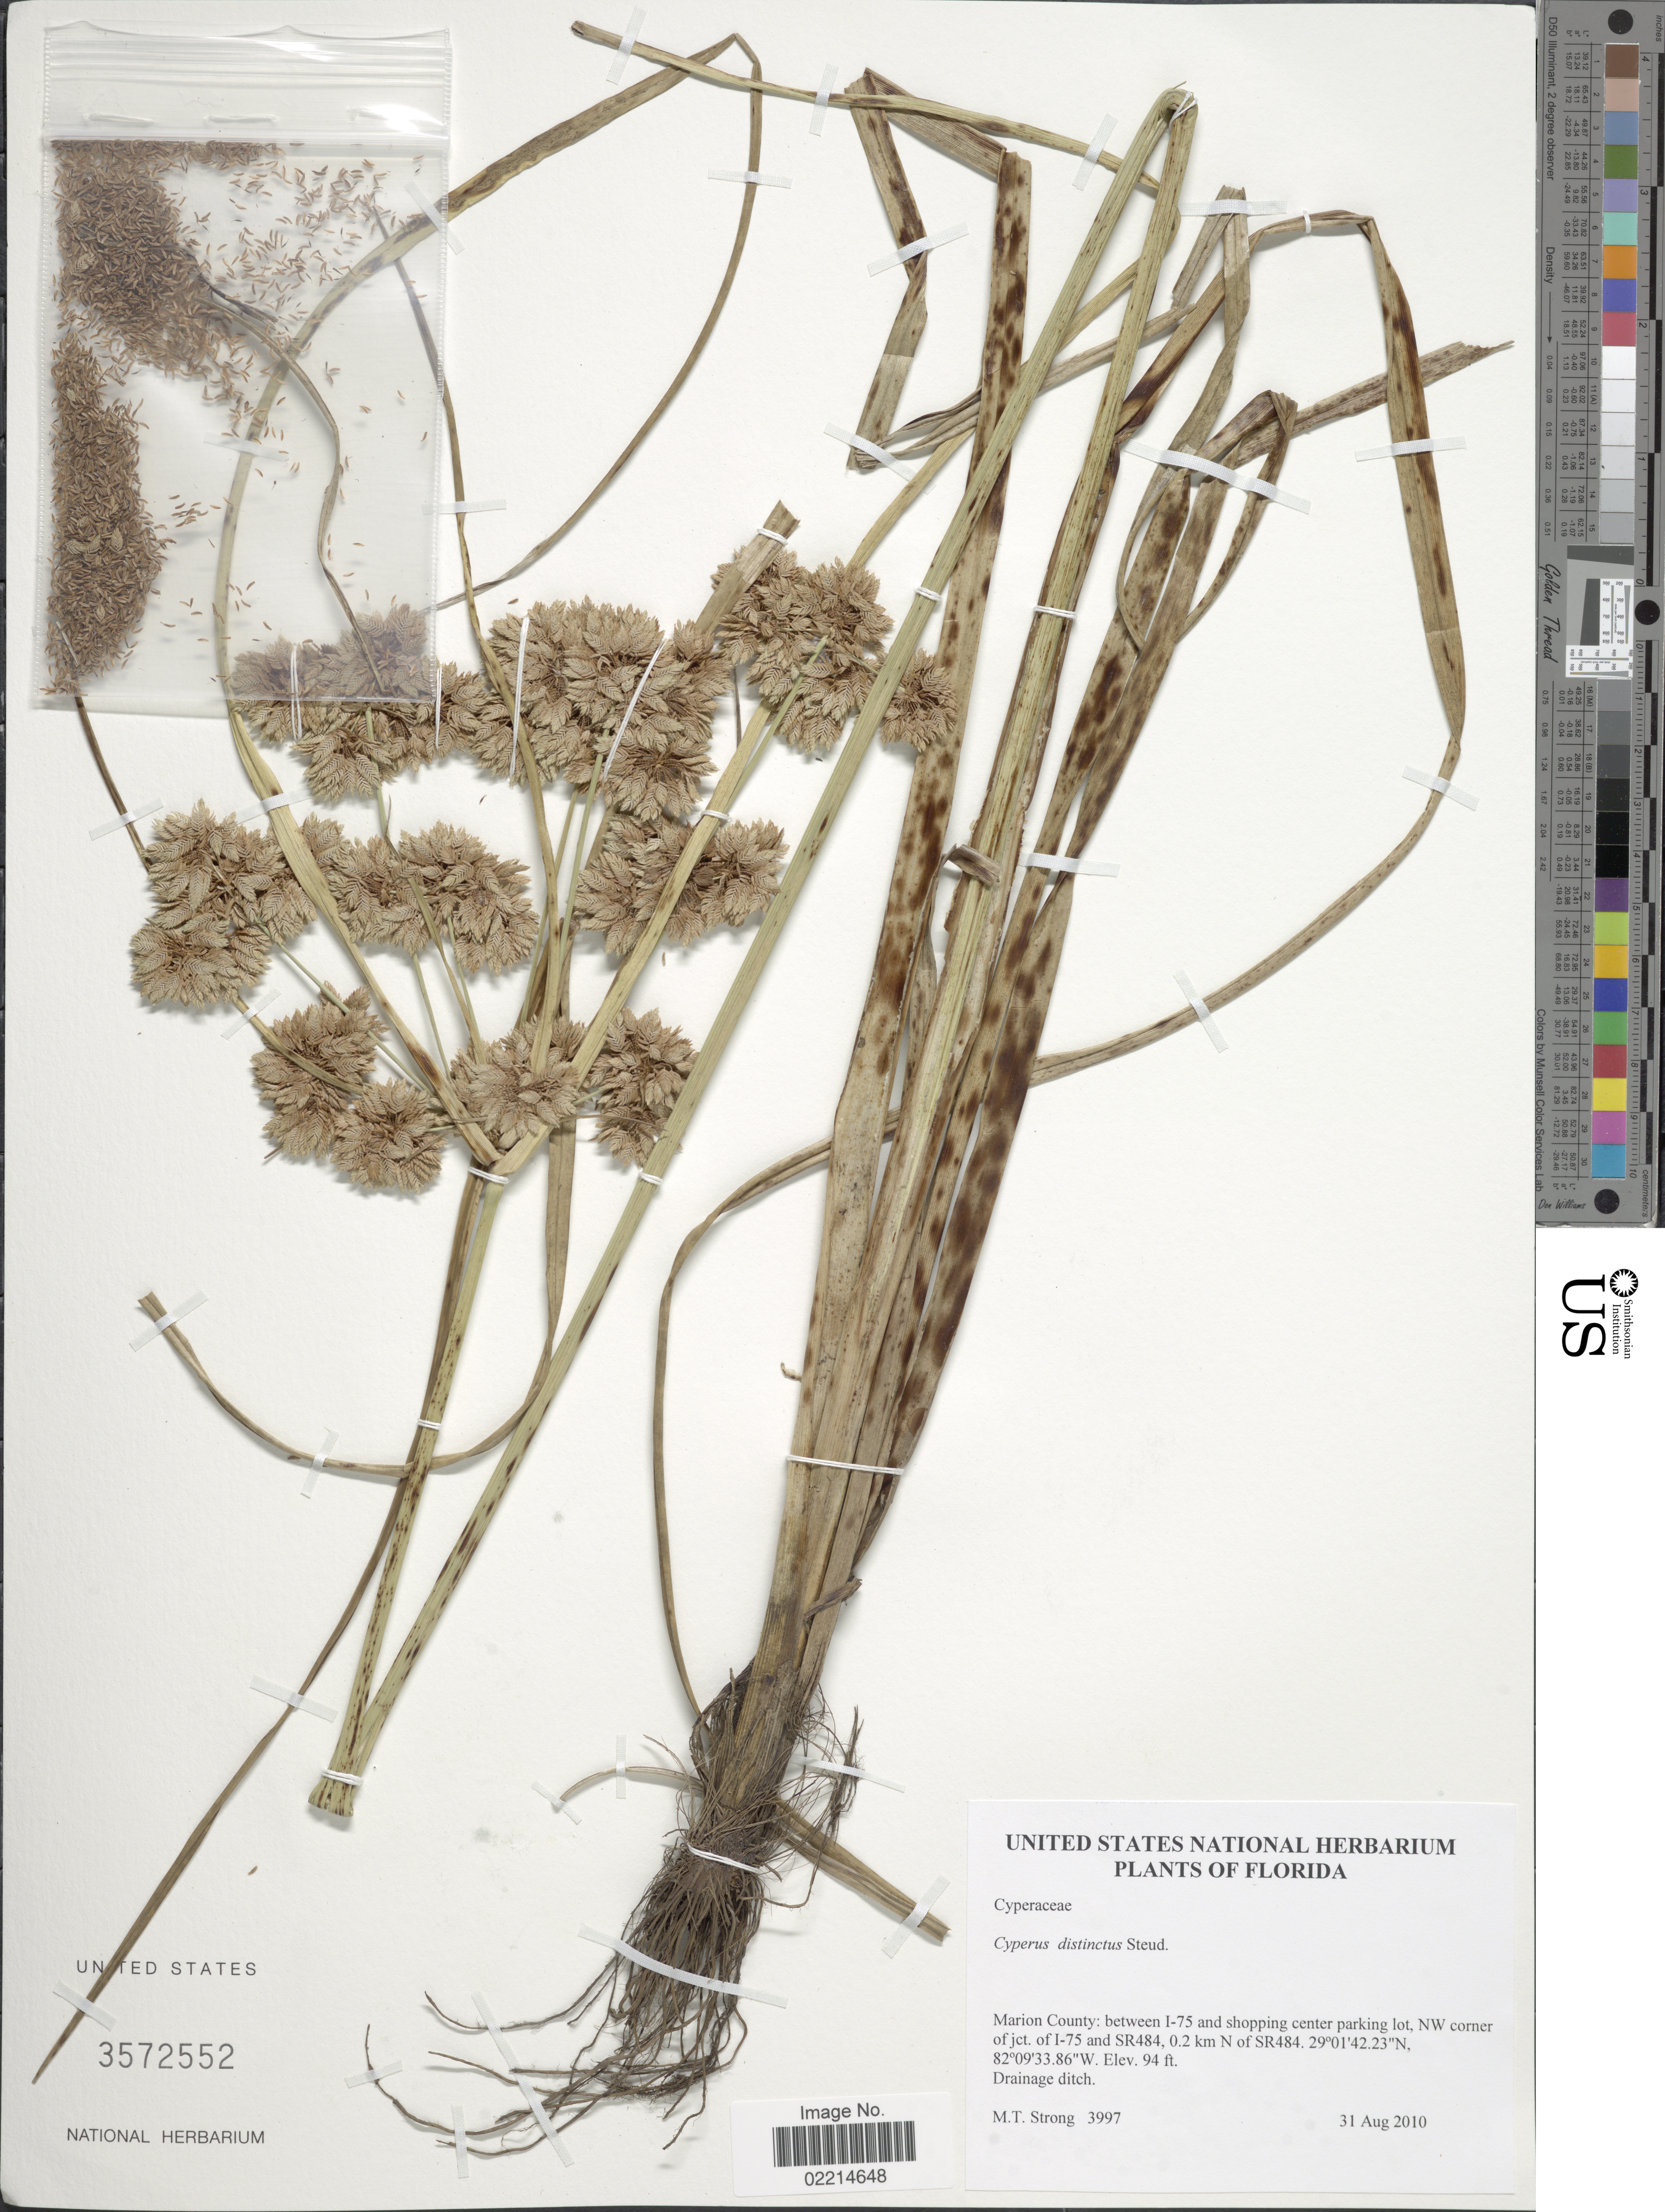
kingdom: Plantae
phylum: Tracheophyta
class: Liliopsida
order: Poales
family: Cyperaceae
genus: Cyperus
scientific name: Cyperus distinctus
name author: Steud.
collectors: M. T. Strong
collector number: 3997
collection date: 2010-08-31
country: United States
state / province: Florida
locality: Marion County: between I-75 and shopping center parking lot, NW corner of jct. of I-75 and SR484, 0.2 km N of SR484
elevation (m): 29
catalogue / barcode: US 3572552